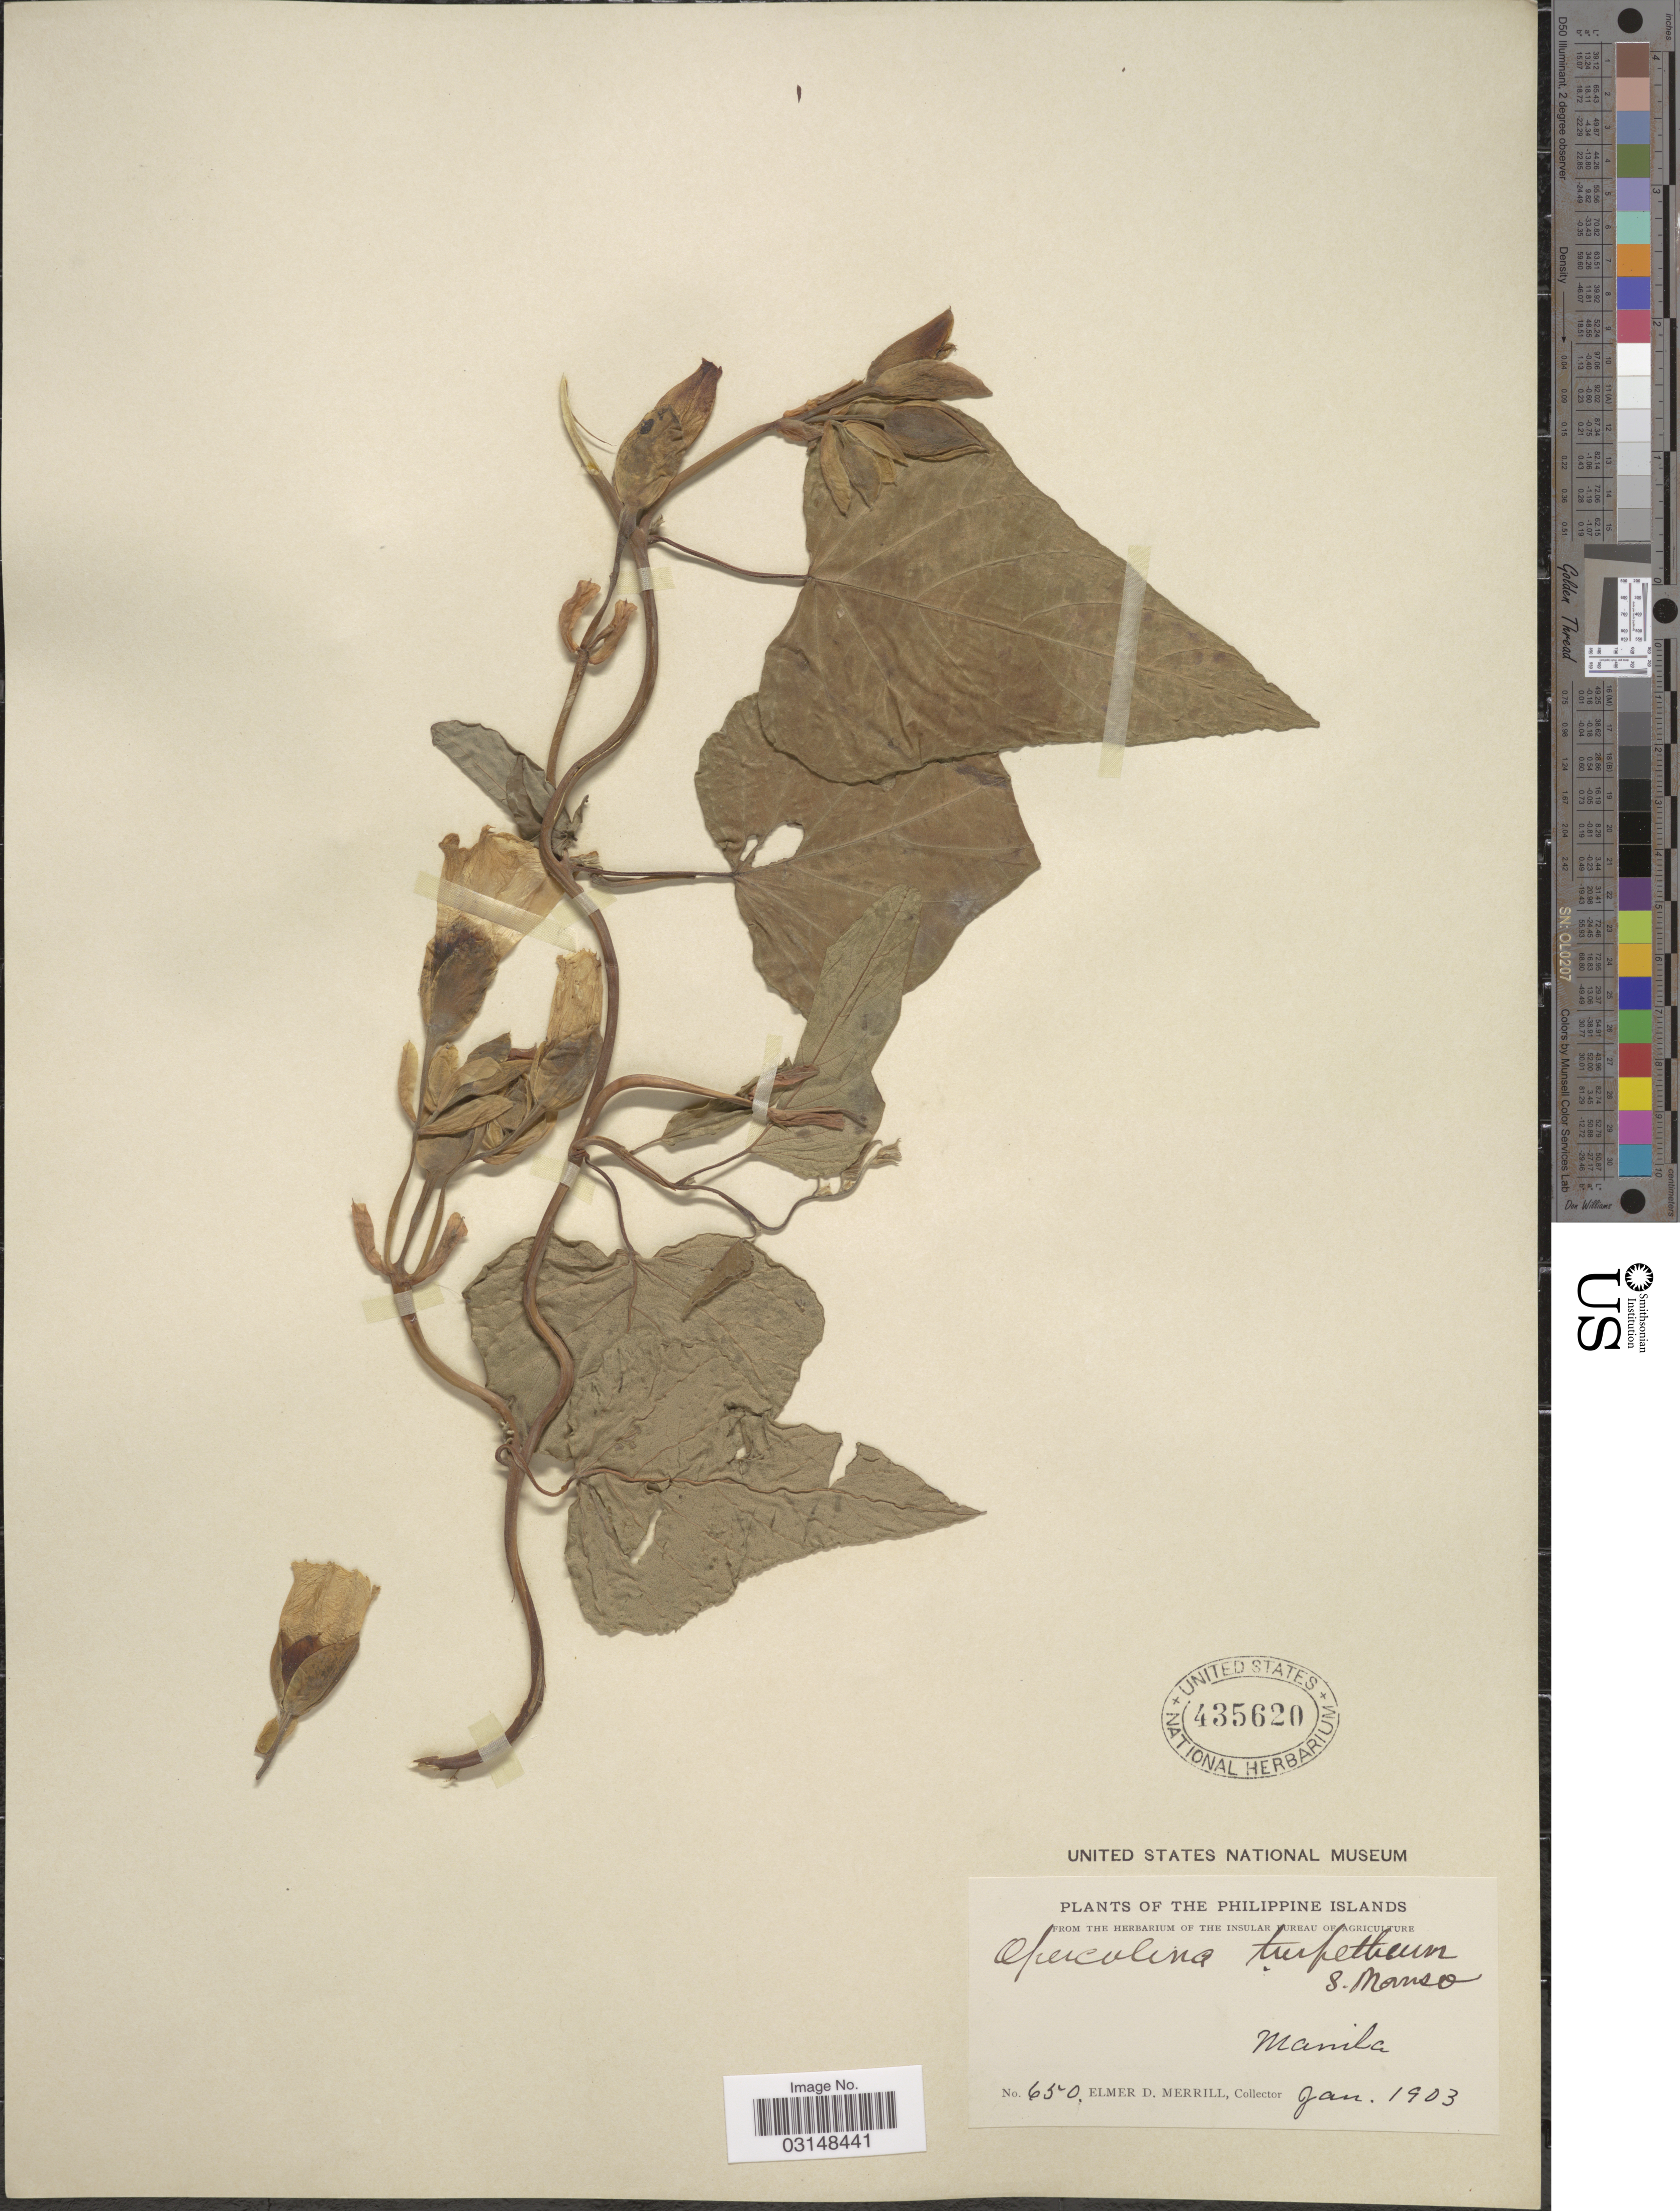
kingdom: Plantae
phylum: Tracheophyta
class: Magnoliopsida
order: Solanales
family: Convolvulaceae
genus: Operculina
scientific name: Operculina turpethum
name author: (L.) Silva Manso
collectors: E. D. Merrill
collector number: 650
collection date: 1903-01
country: Philippines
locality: Manila.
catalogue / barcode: US 435620